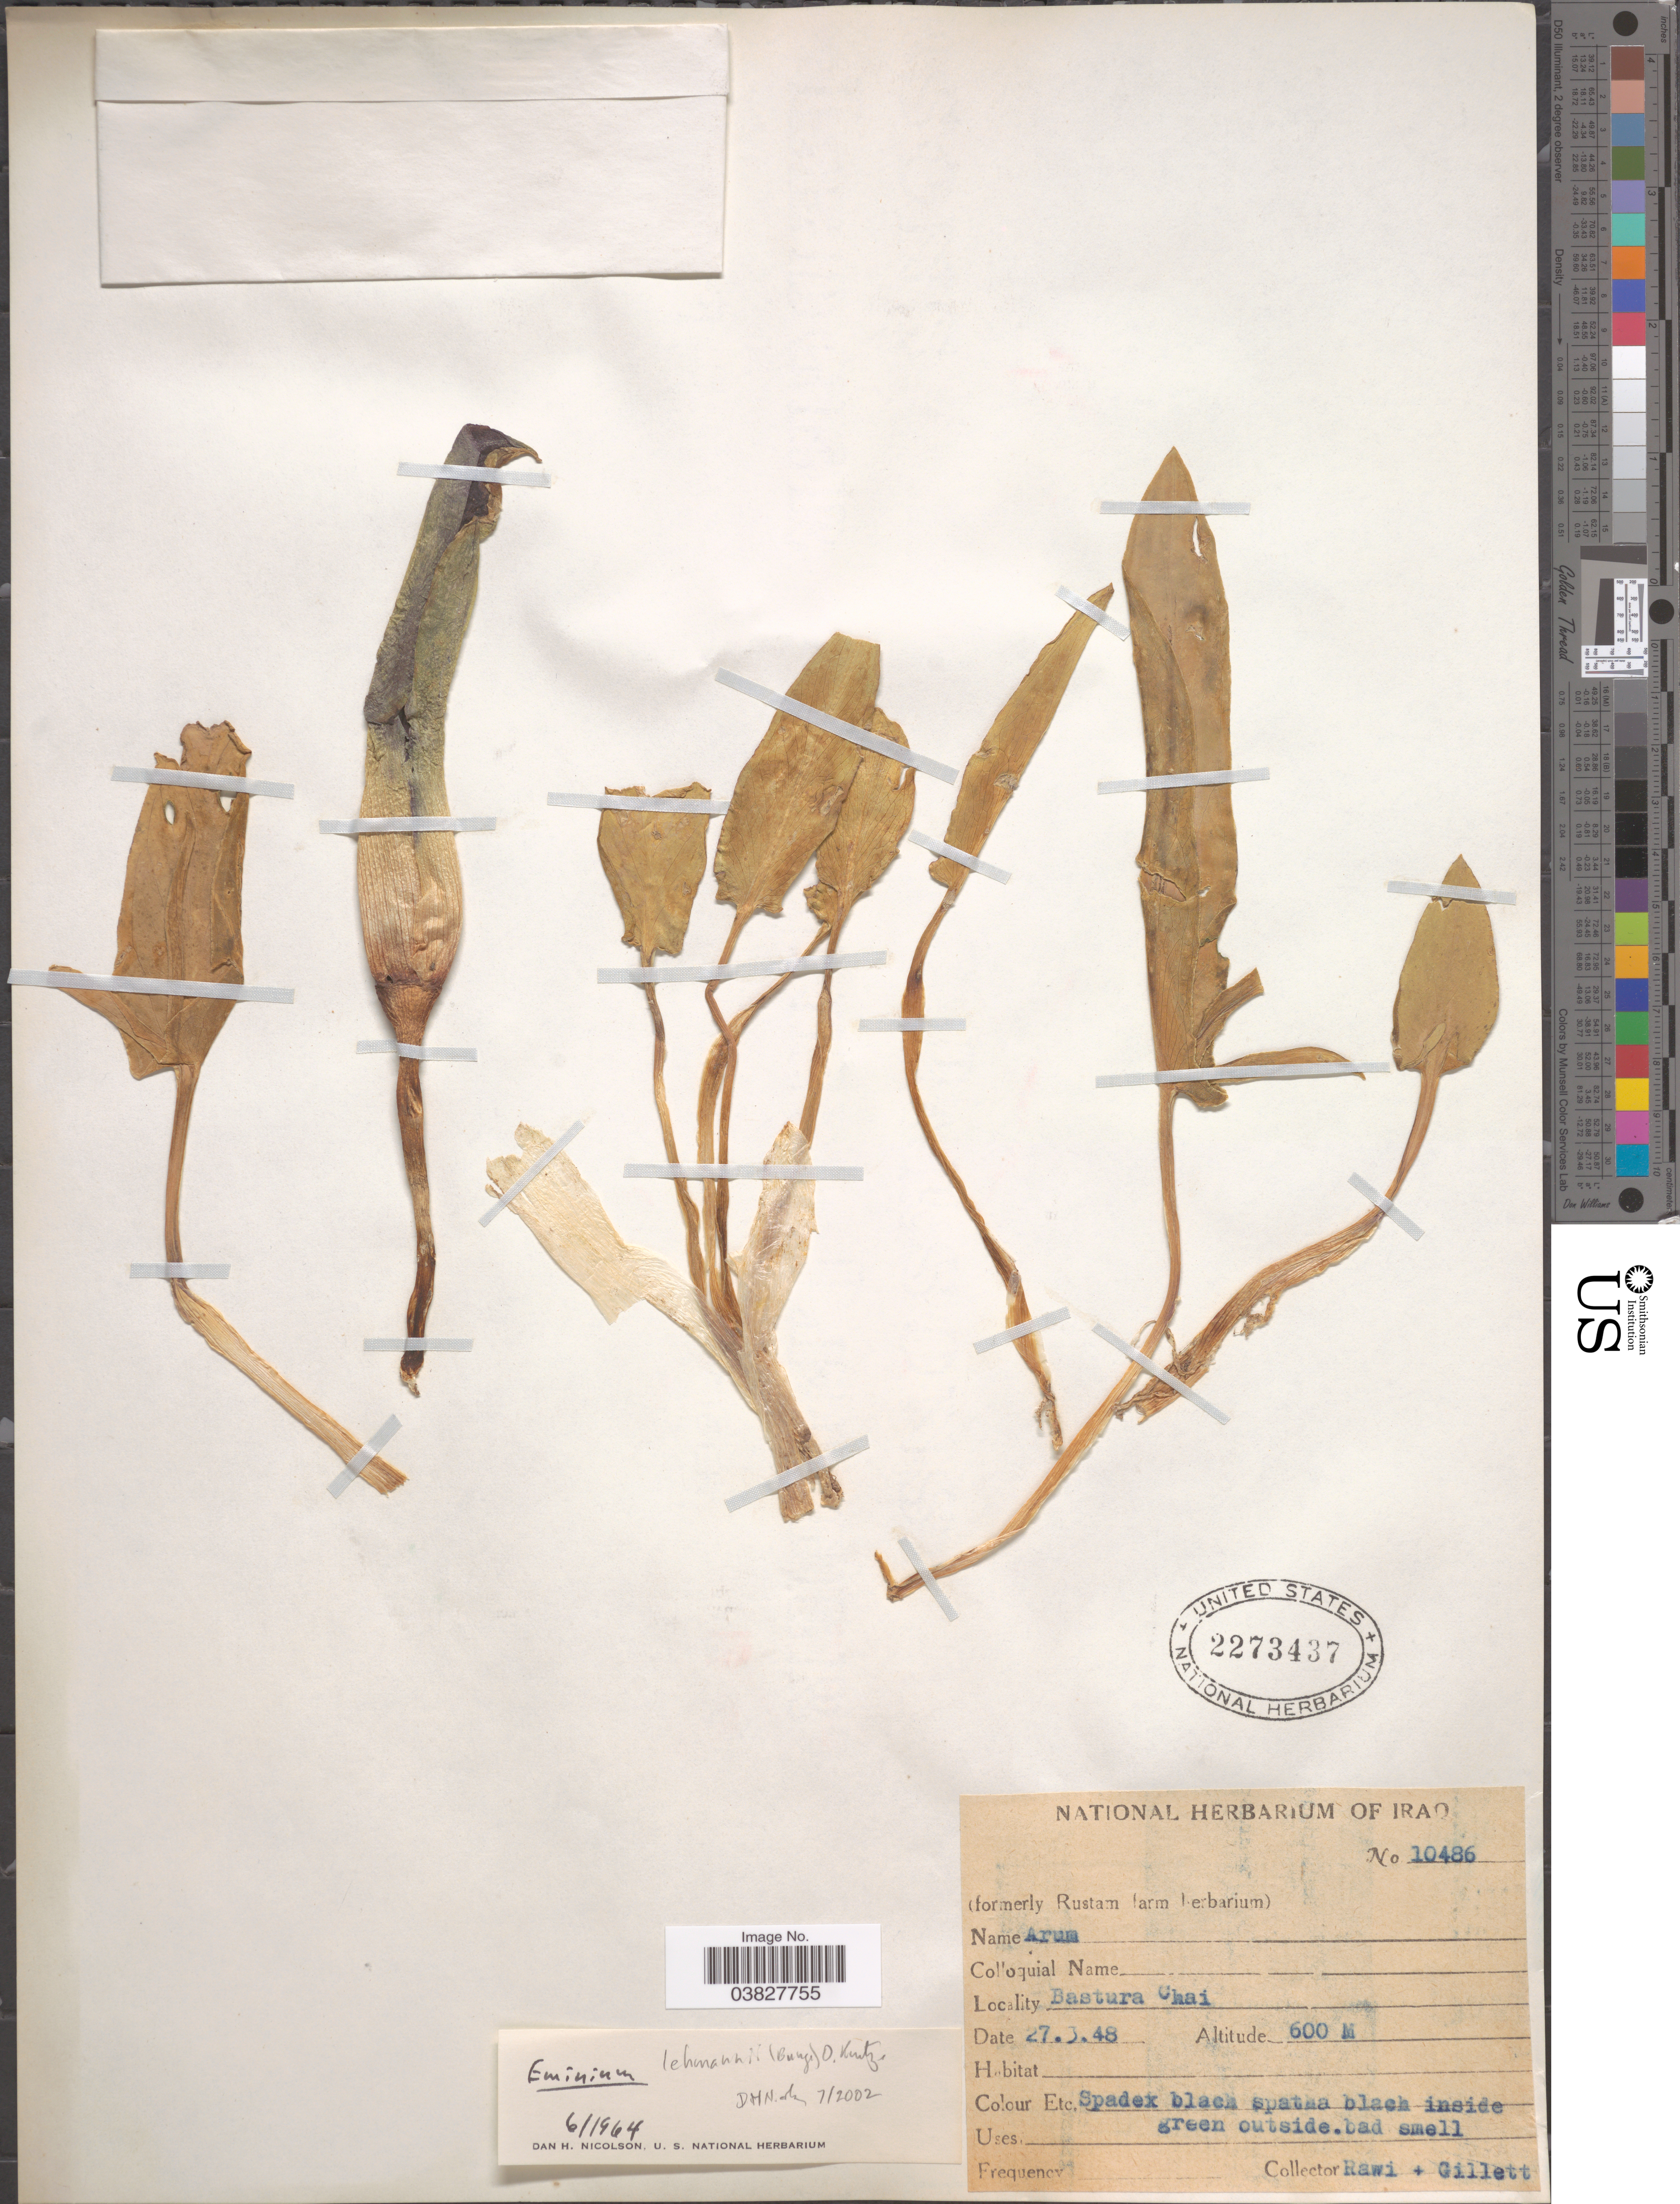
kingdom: Plantae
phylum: Tracheophyta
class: Liliopsida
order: Alismatales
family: Araceae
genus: Eminium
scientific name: Eminium lehmannii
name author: (Bunge) Kuntze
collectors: -. Rawi & Gillett, --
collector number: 10486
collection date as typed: Transcribed d/m/y: 27/3/48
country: Iraq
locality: Bastura Chai.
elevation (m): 600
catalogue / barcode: US 2273437